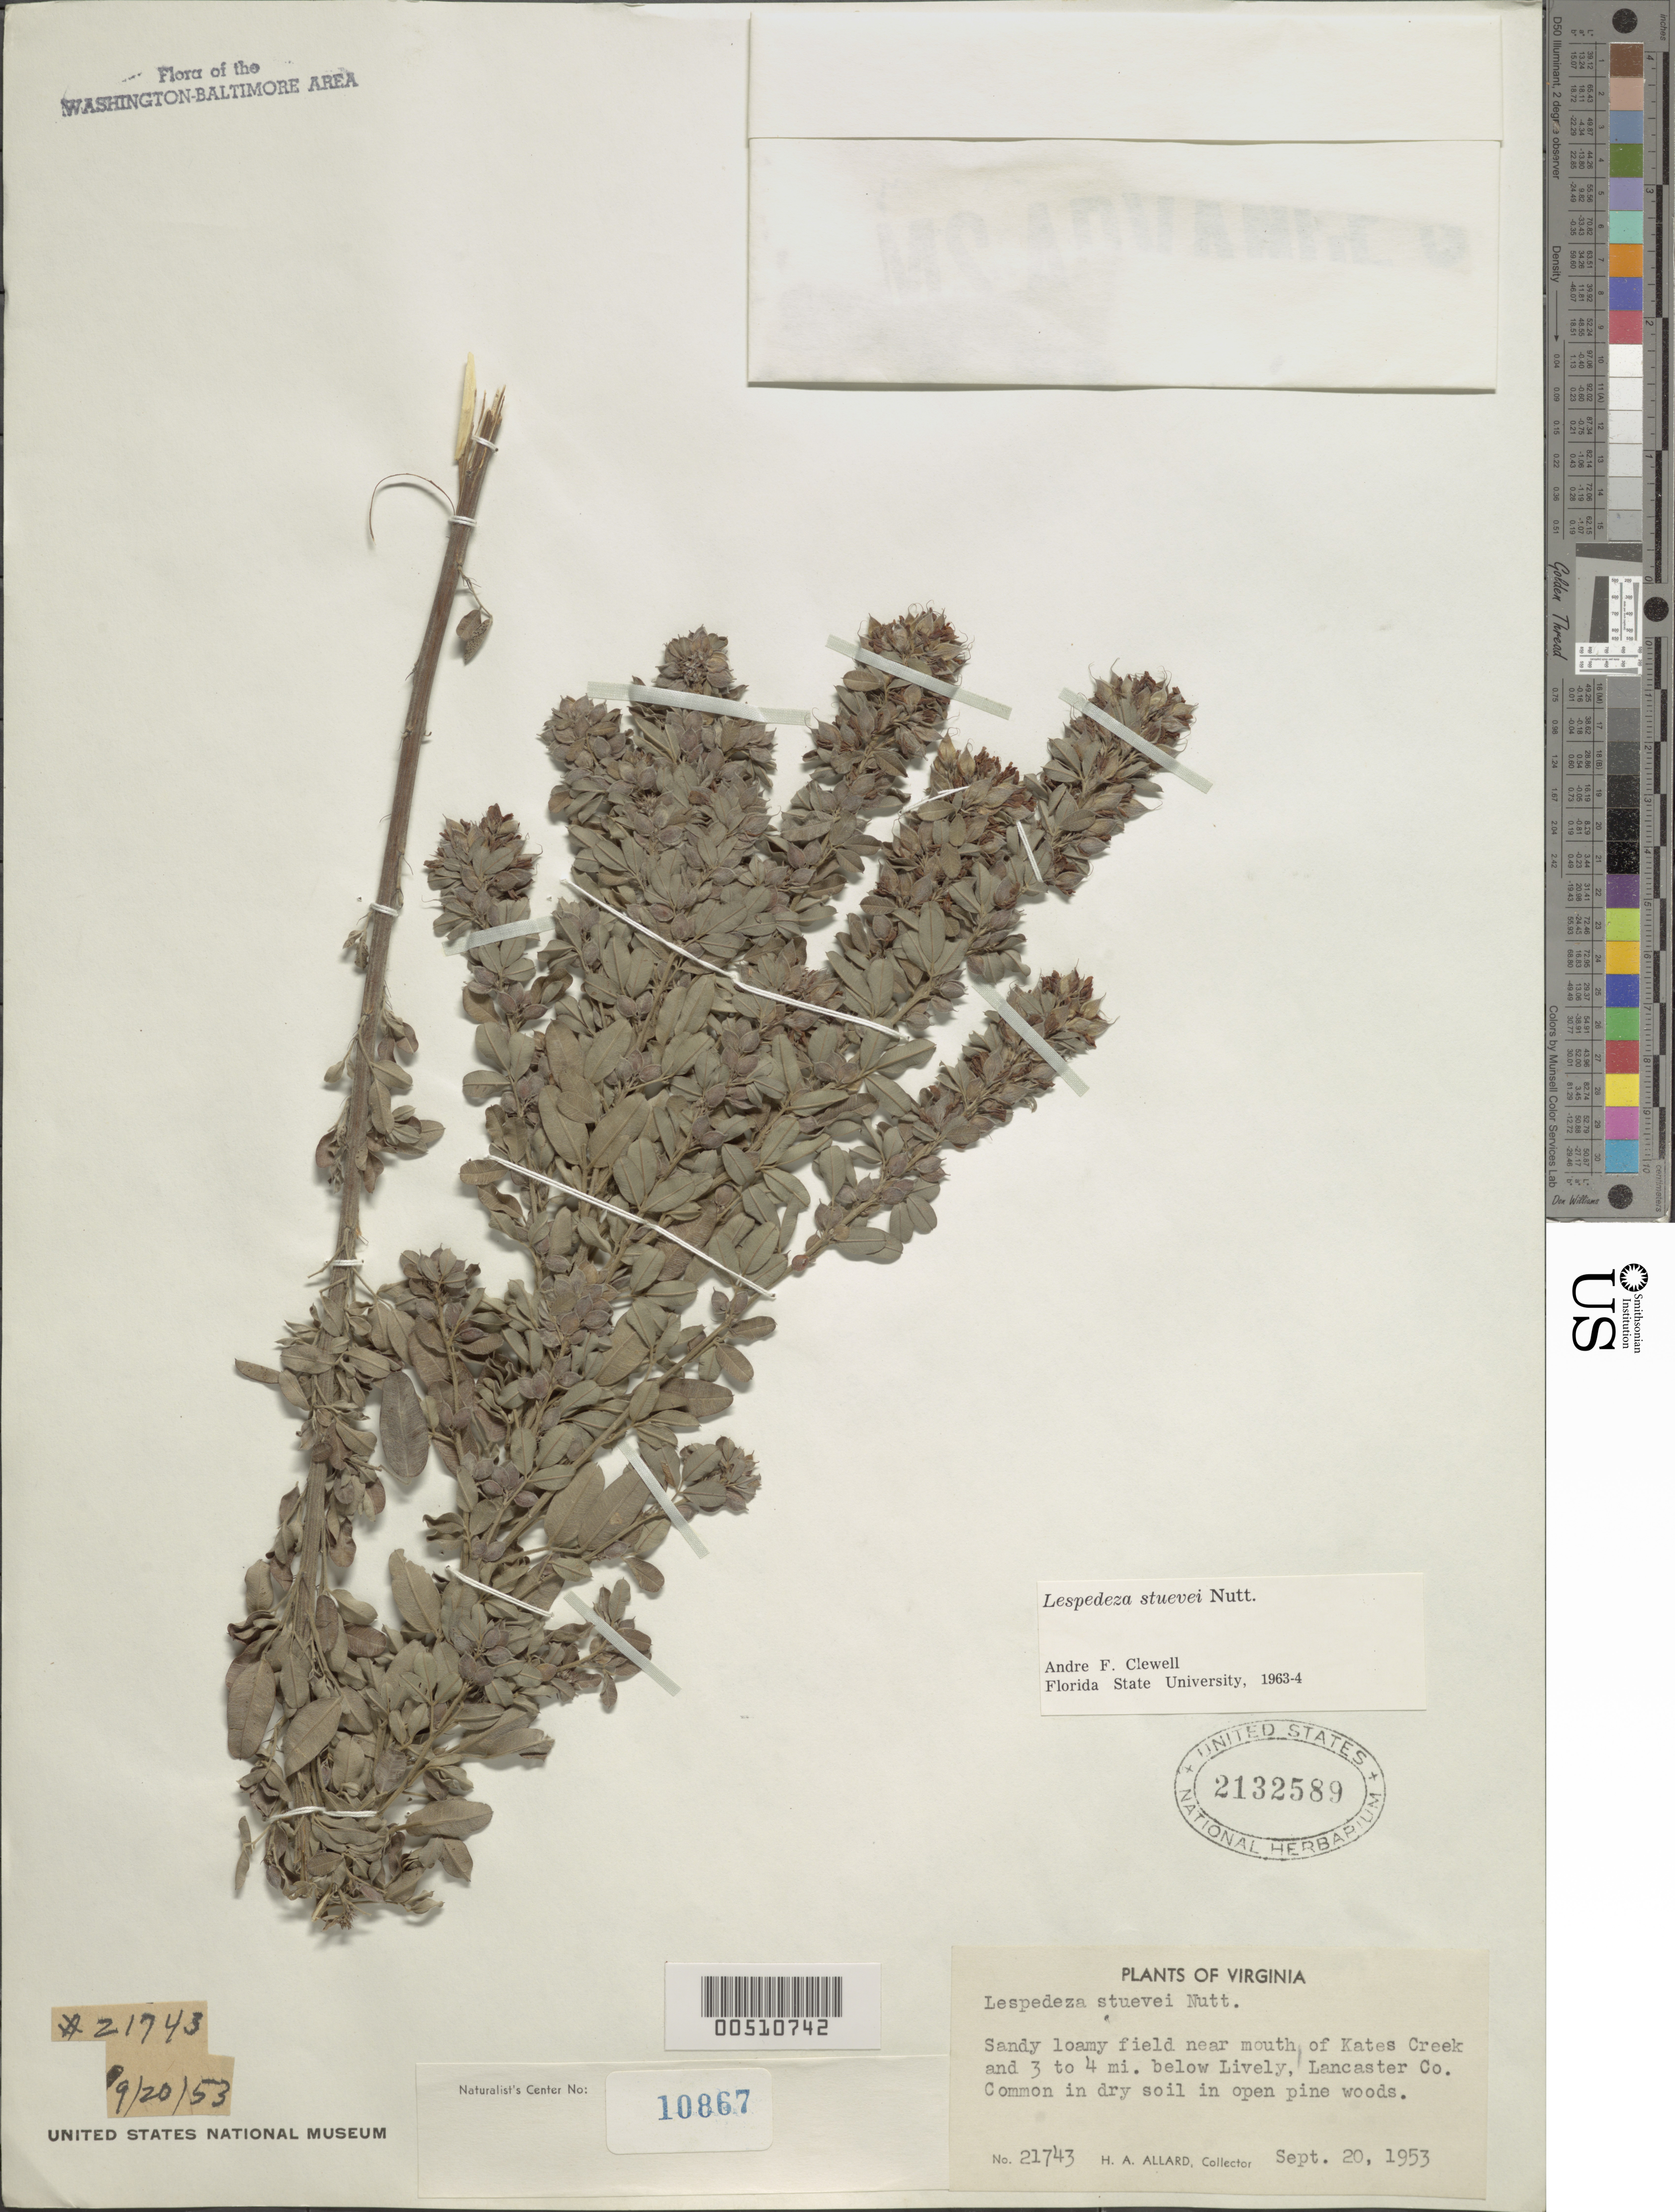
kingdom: Plantae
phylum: Tracheophyta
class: Magnoliopsida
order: Fabales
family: Fabaceae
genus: Lespedeza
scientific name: Lespedeza stuevei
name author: Nutt.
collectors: H. A. Allard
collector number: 21743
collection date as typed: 20 Sep 1953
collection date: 1953-09-20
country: United States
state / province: Virginia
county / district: Lancaster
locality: Near mouth of Kates Creek, below Lively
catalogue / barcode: US 2132589